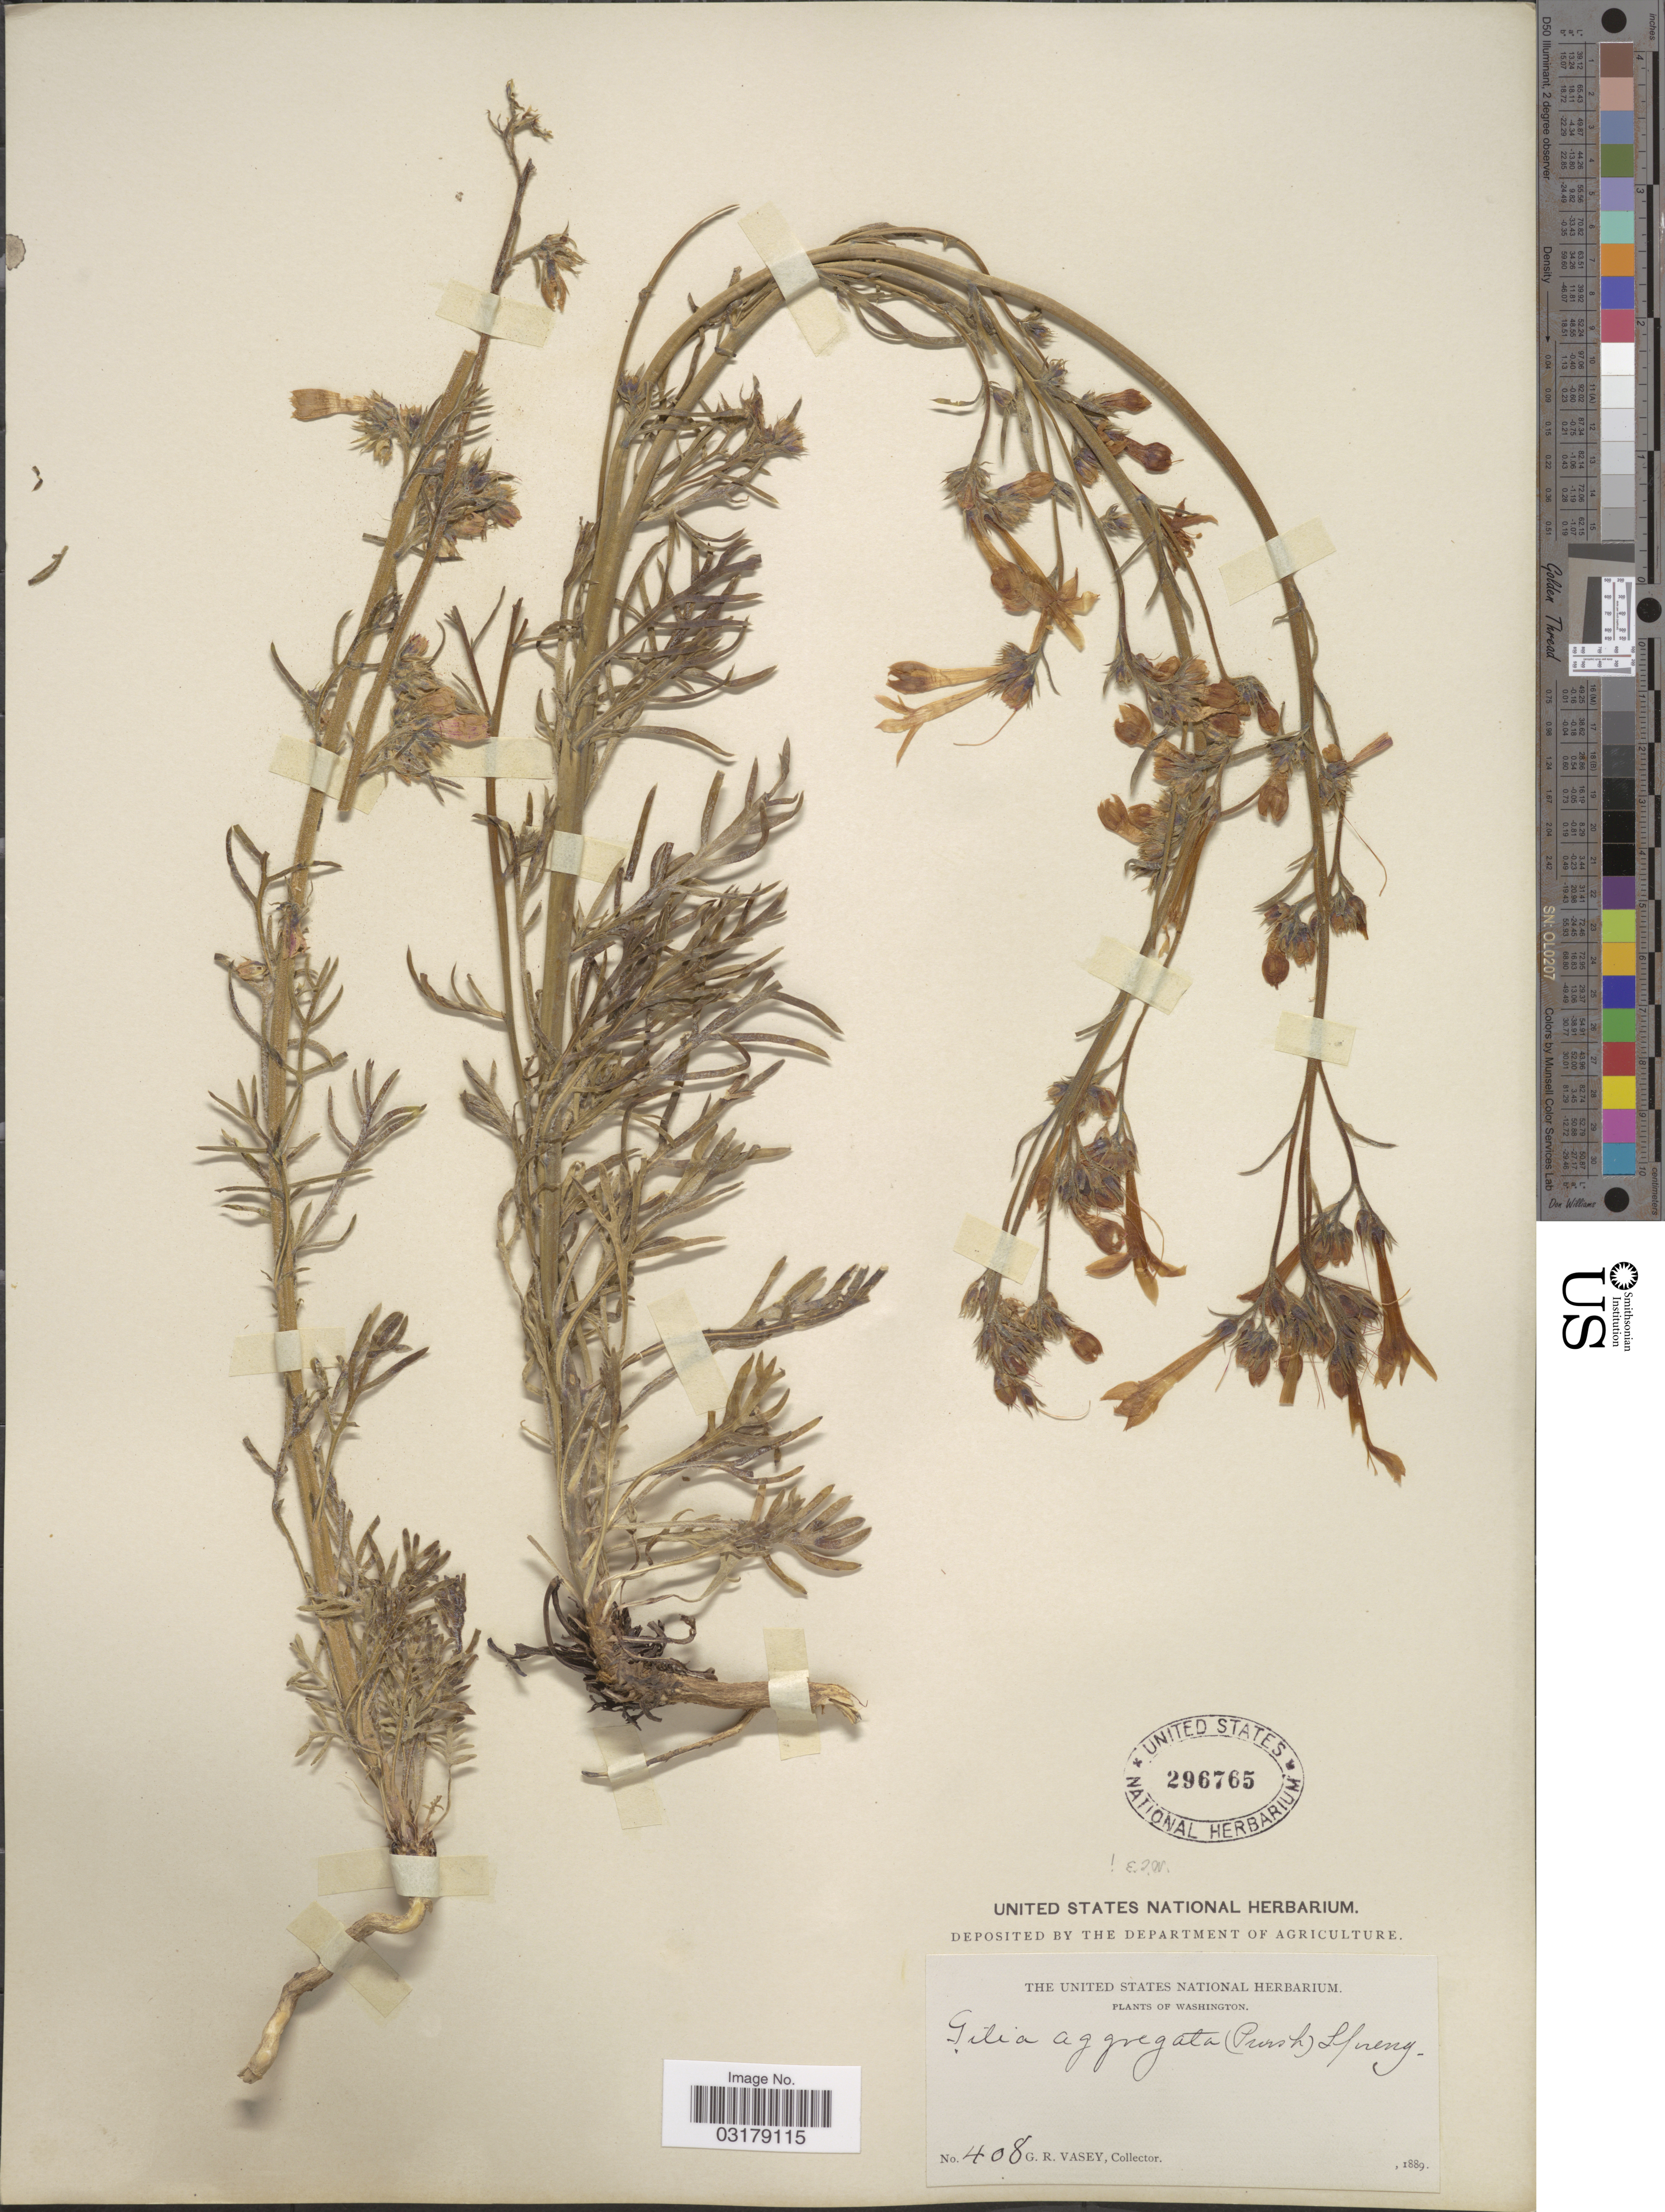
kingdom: Plantae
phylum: Tracheophyta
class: Magnoliopsida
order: Ericales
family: Polemoniaceae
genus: Ipomopsis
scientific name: Ipomopsis aggregata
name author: (Pursh) V.E. Grant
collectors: G. R. Vasey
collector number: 408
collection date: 1889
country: United States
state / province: Washington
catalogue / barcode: US 296765